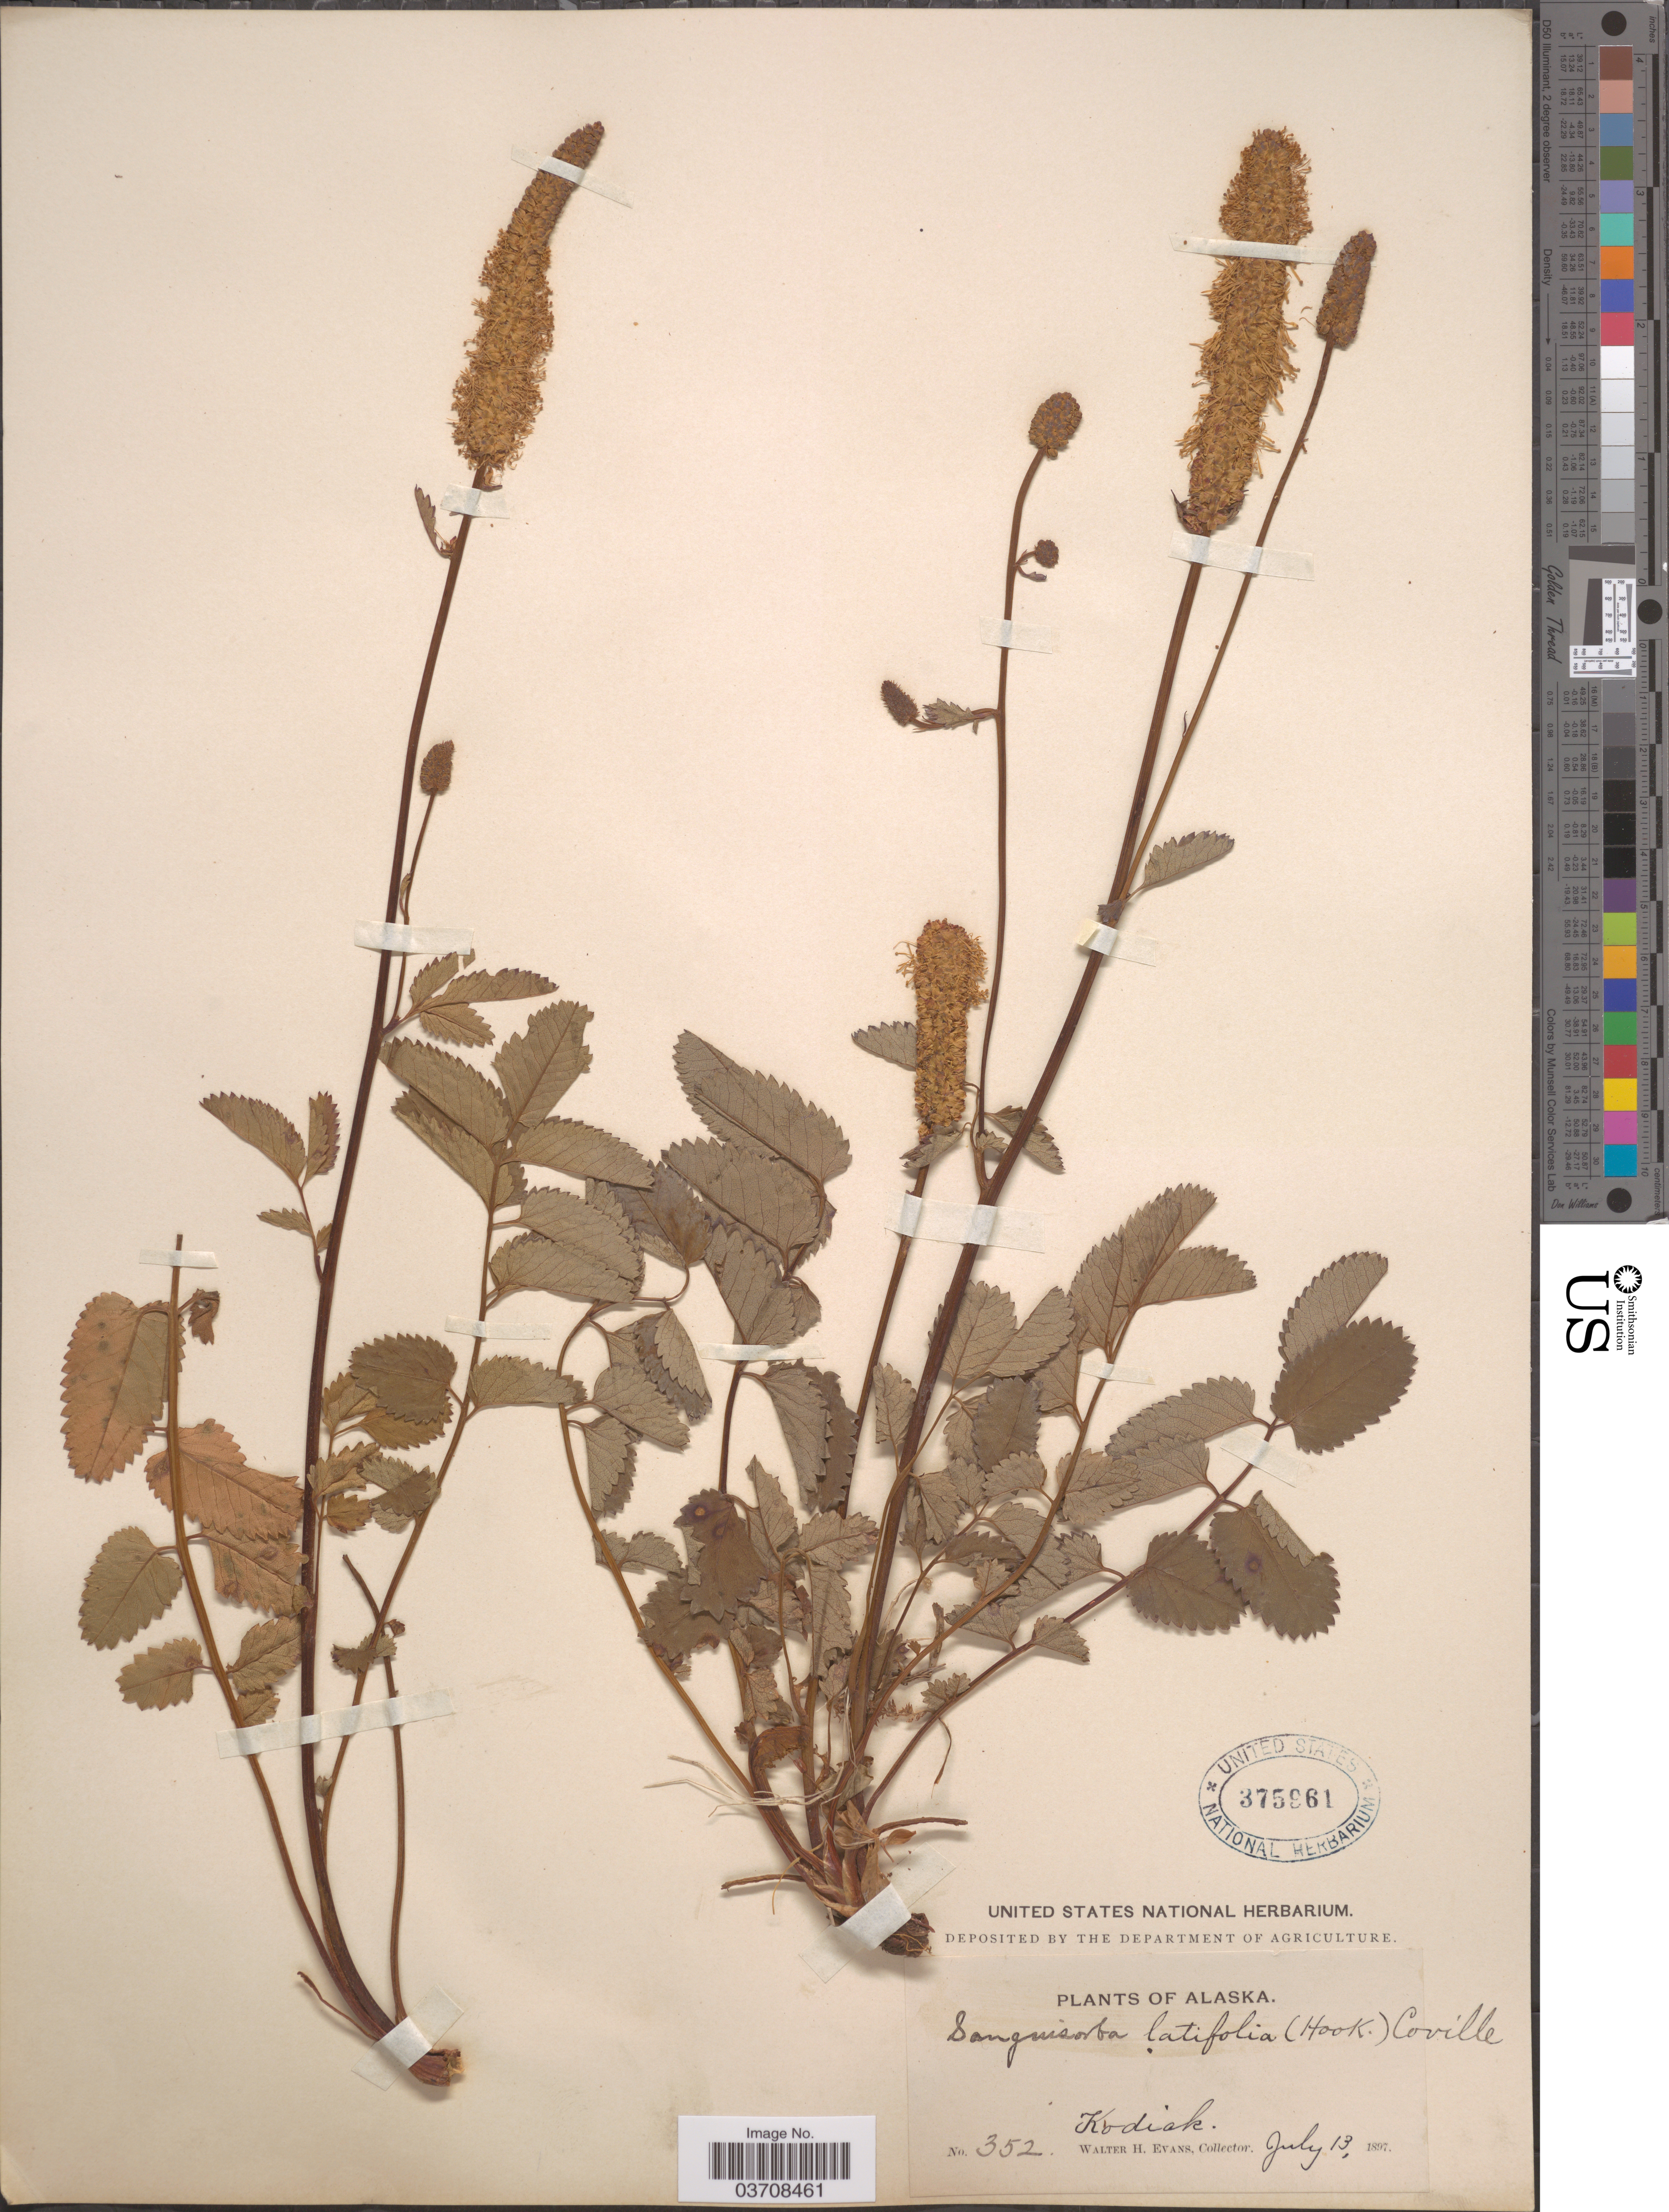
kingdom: Plantae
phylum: Tracheophyta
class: Magnoliopsida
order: Rosales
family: Rosaceae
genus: Sanguisorba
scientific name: Sanguisorba stipulata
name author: Raf.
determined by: Strong, Mark T., (BOT), Smithsonian Institution - National Museum of Natural History (UNITED STATES)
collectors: W. H. Evans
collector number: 352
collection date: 1897-07-13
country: United States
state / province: Alaska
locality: Kodiak.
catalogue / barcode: US 375961